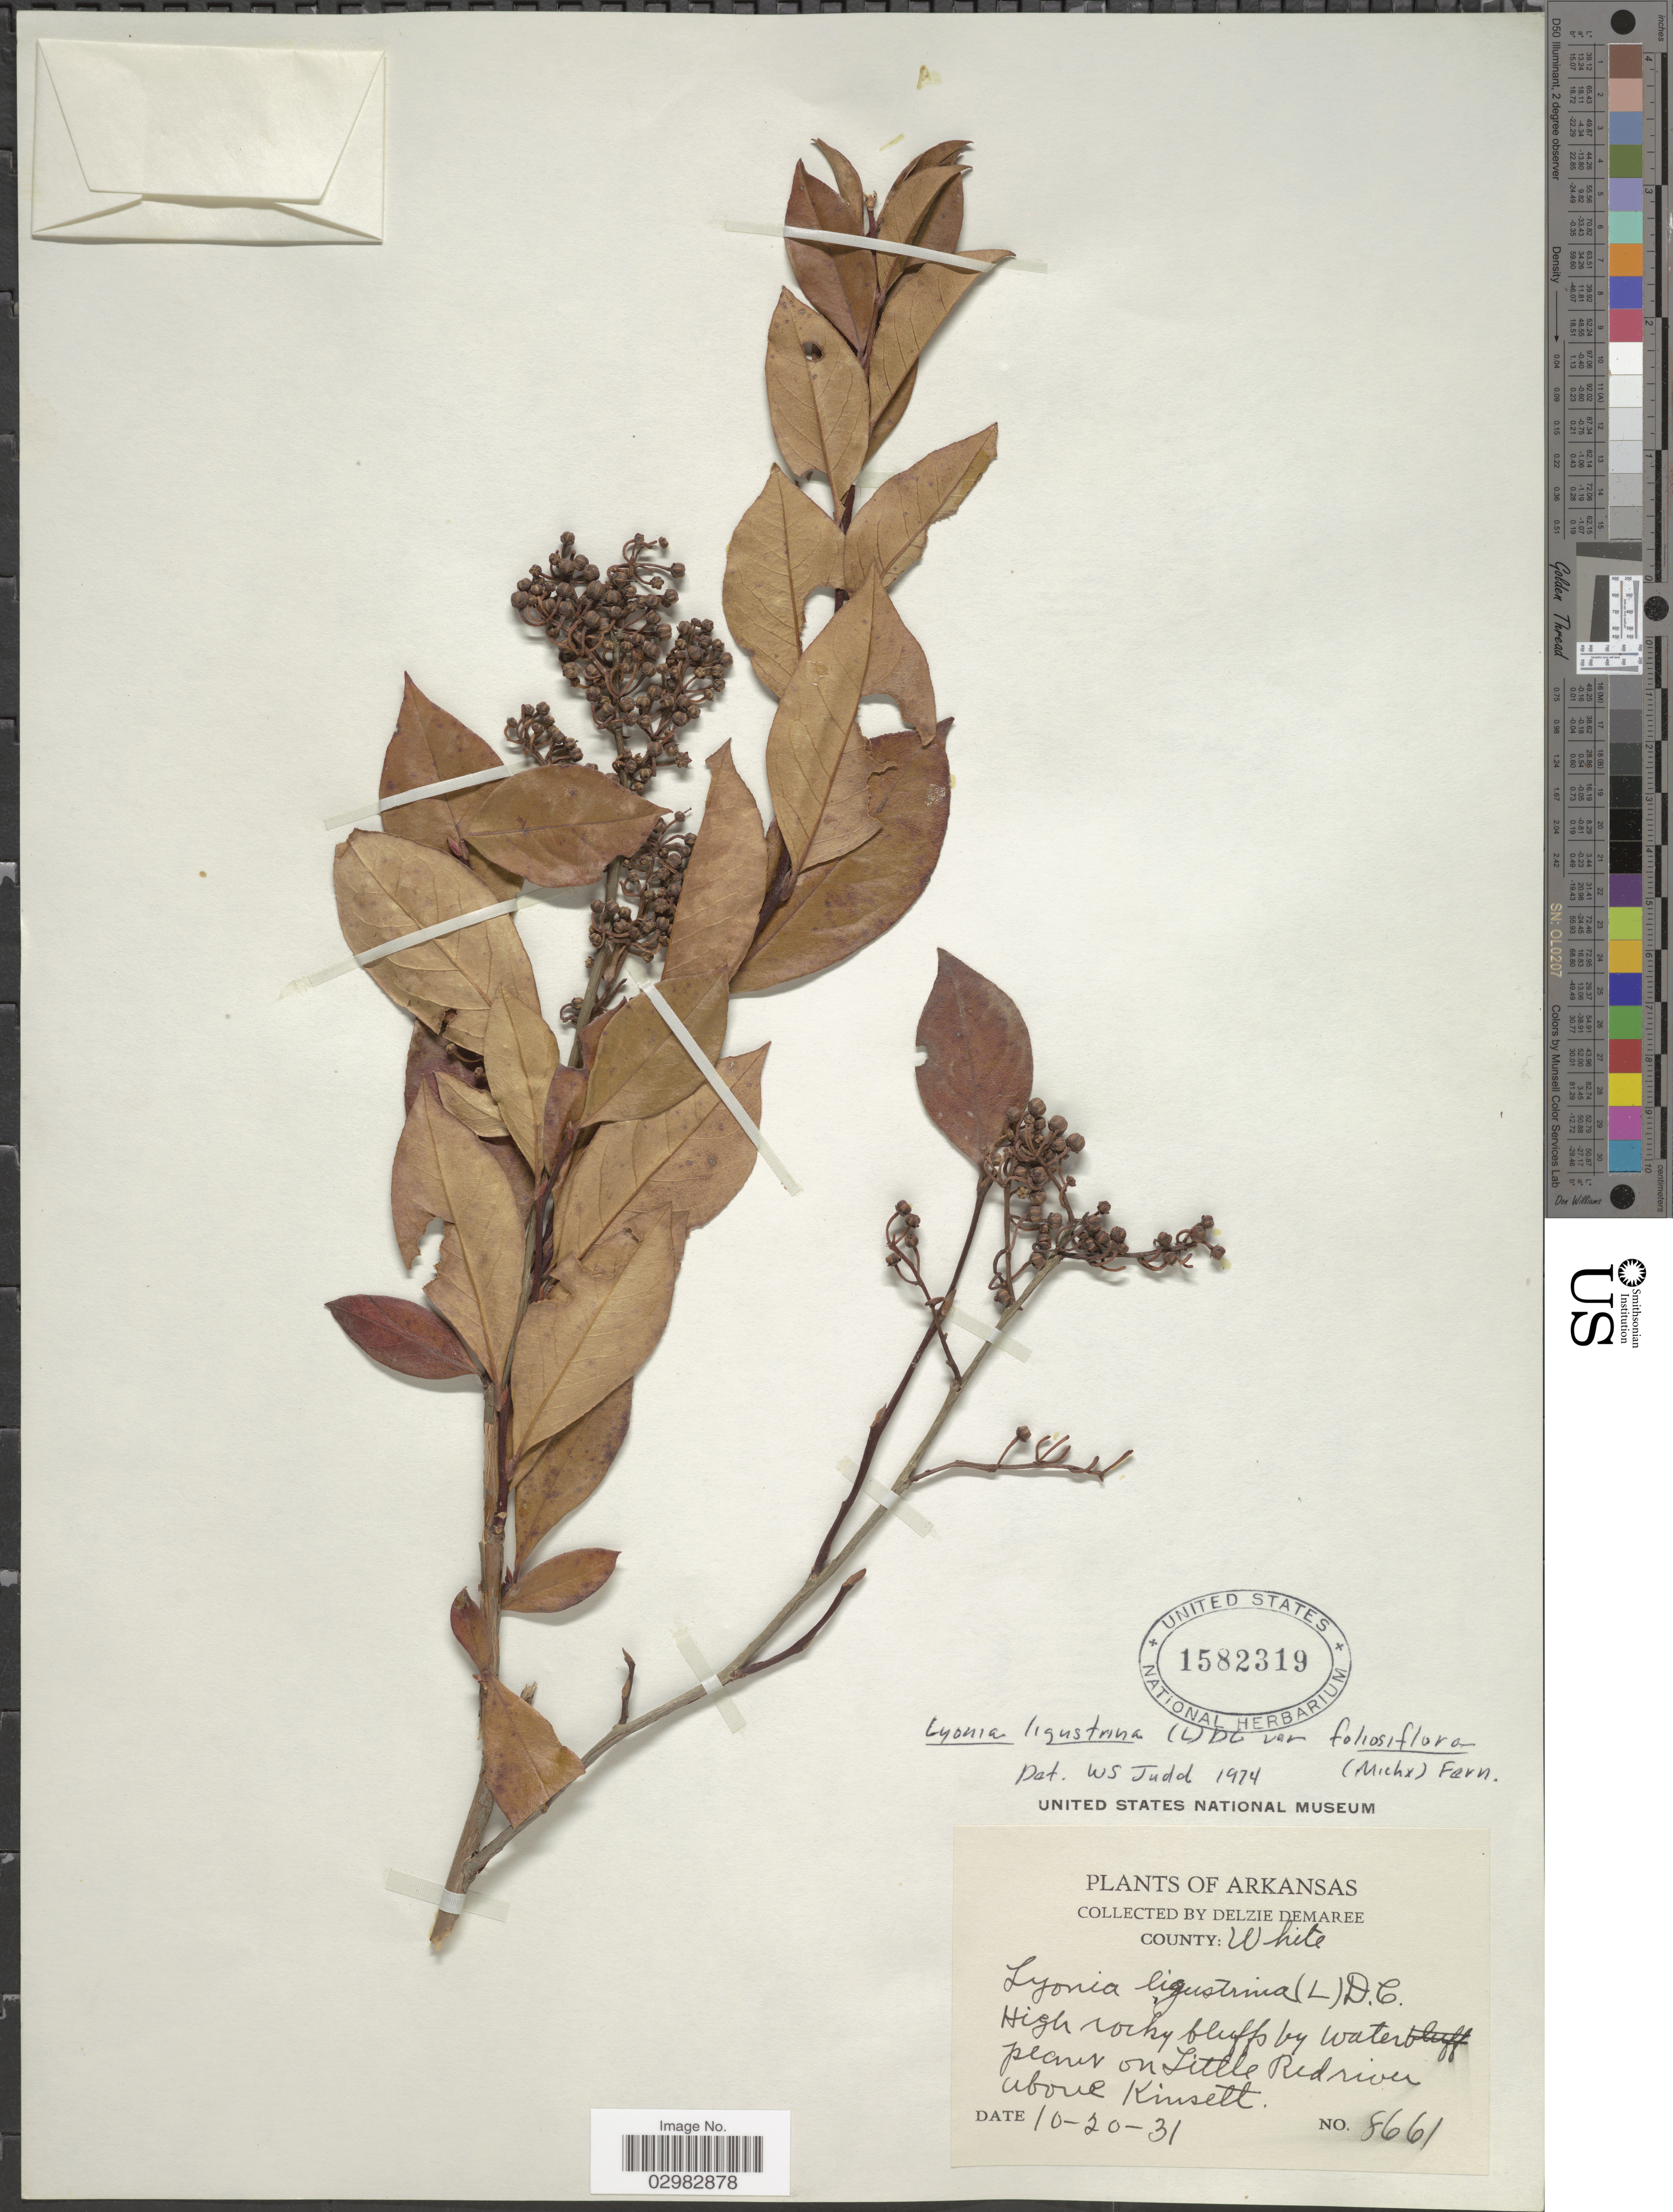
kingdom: Plantae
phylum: Tracheophyta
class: Magnoliopsida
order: Ericales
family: Ericaceae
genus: Lyonia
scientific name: Lyonia ligustrina var. foliosiflora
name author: (Michx.) Fernald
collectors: D. Demaree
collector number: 8661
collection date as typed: Transcribed d/m/y: 20/10/31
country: United States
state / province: Arkansas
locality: County: White. High rocky bluffs by water plant on Little Red river about Kinsett.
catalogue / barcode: US 1582319